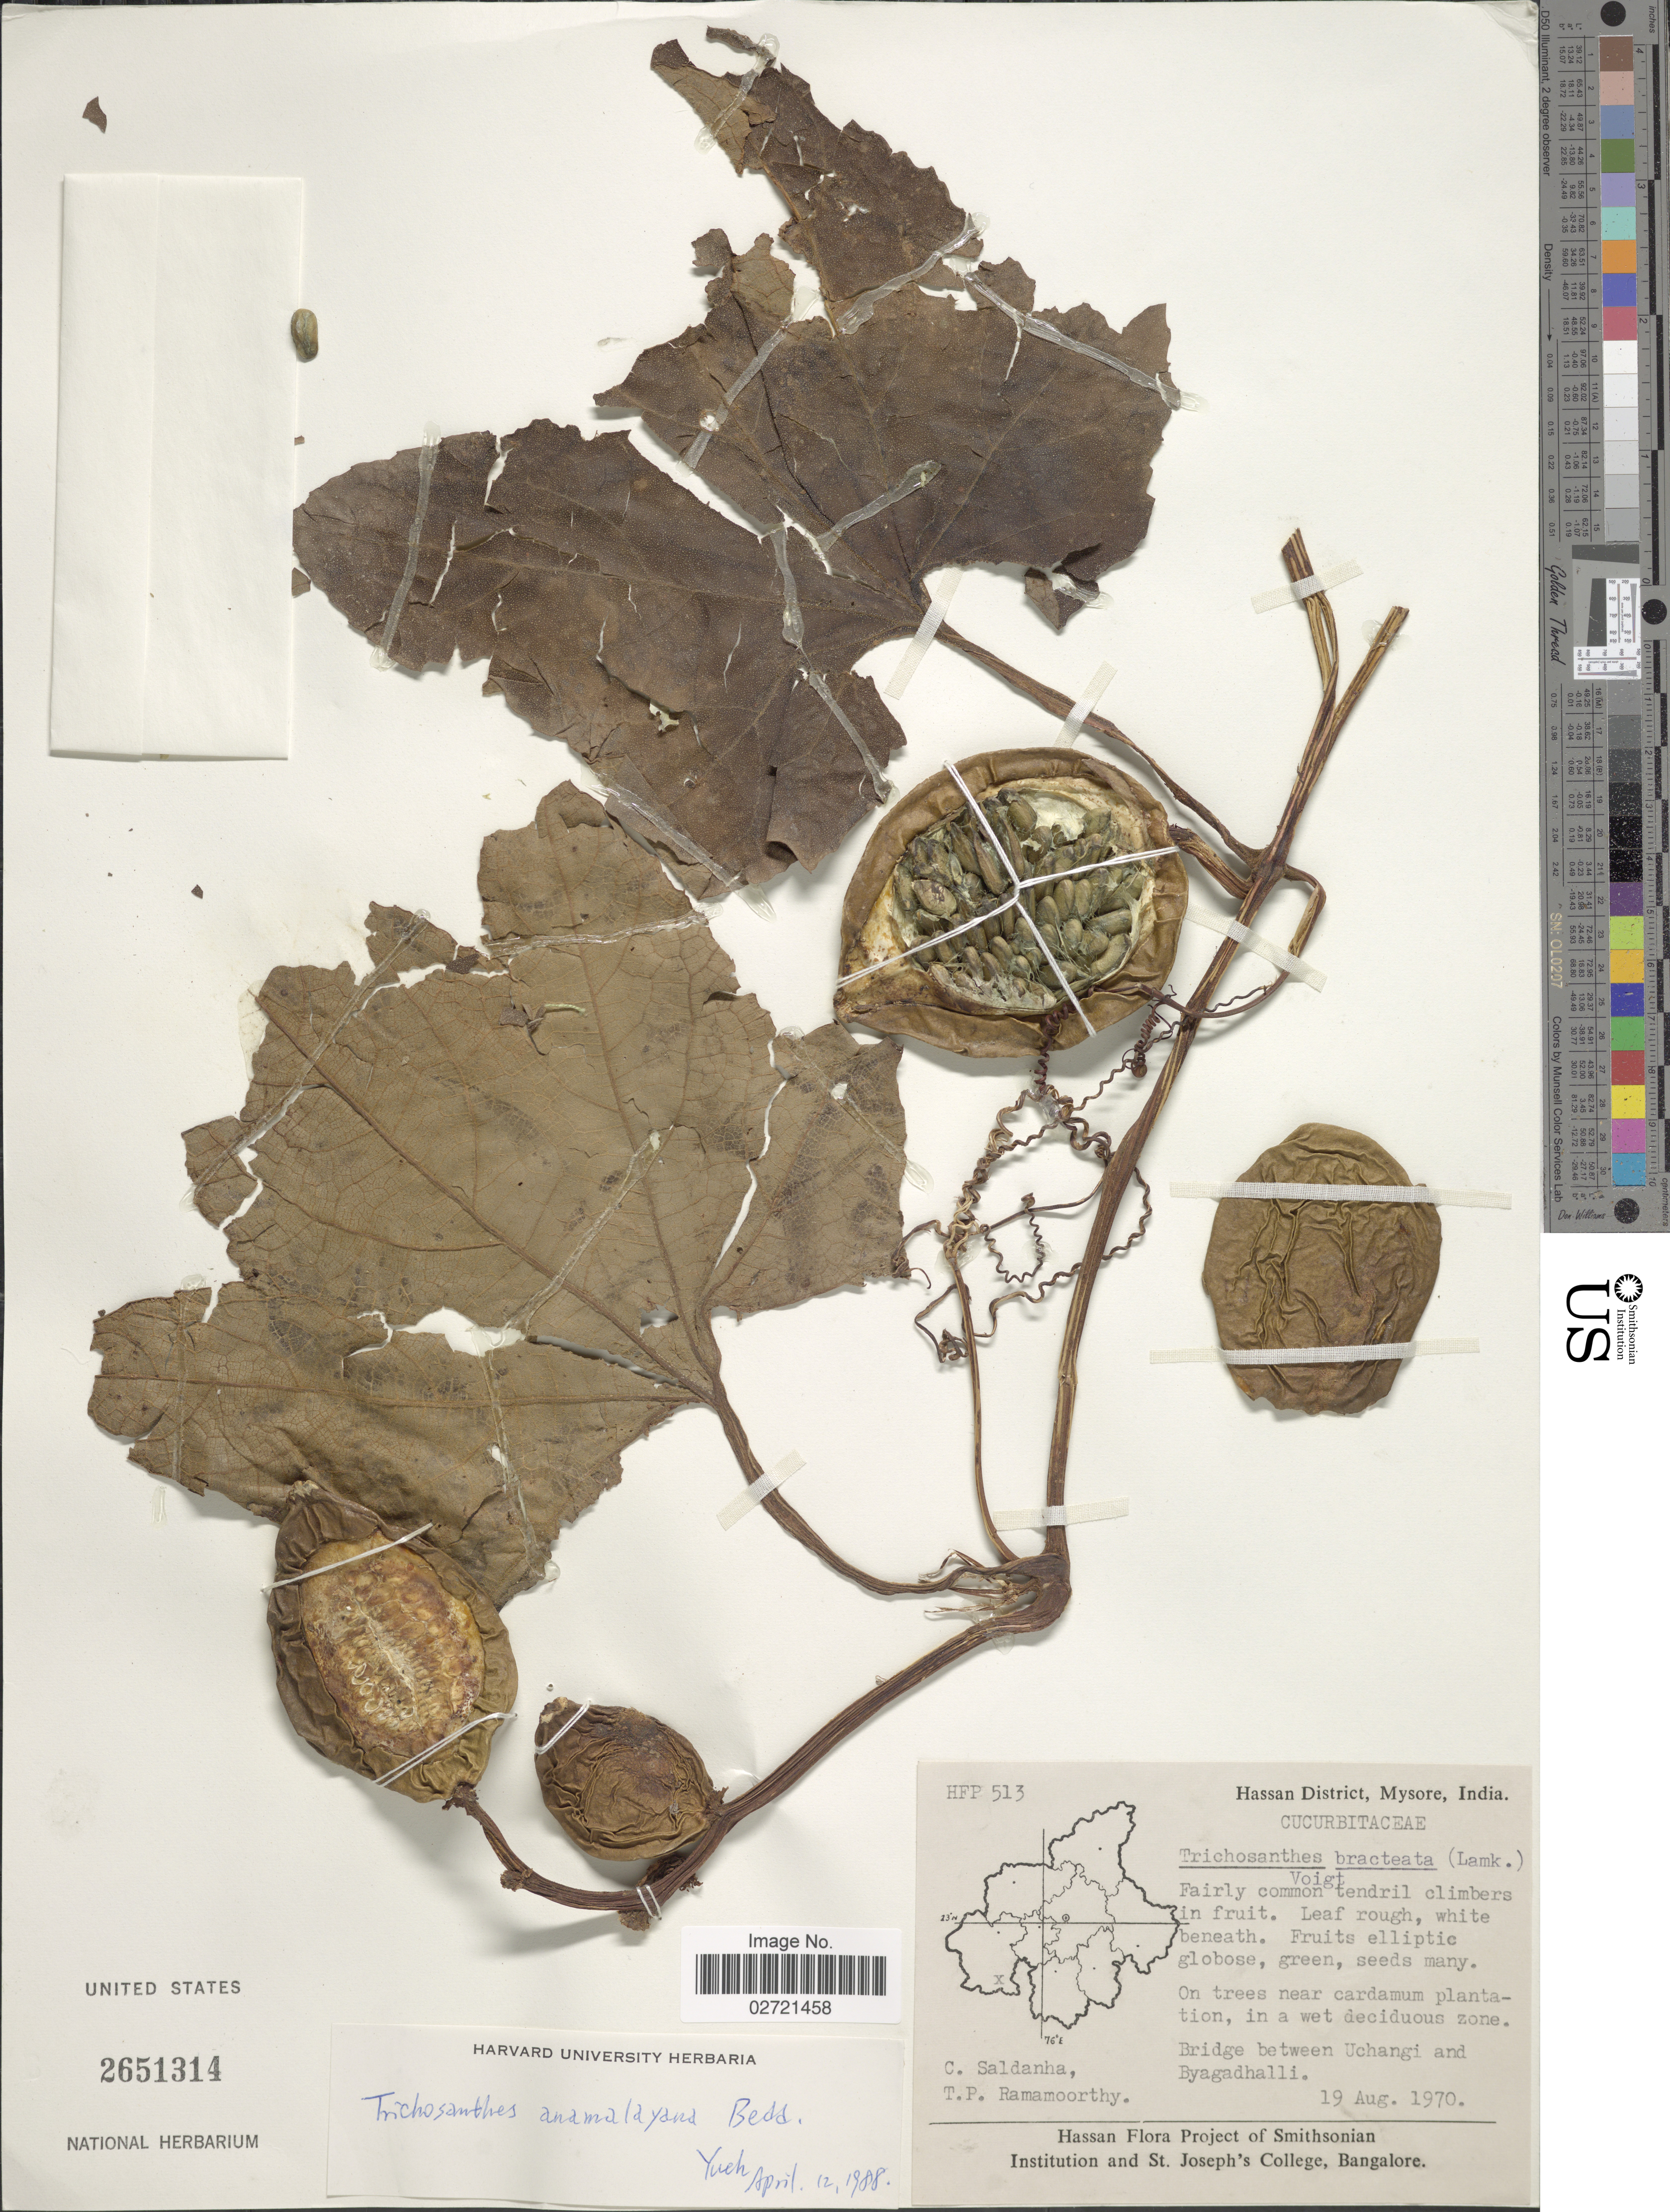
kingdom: Plantae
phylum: Tracheophyta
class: Magnoliopsida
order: Cucurbitales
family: Cucurbitaceae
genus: Trichosanthes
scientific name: Trichosanthes anamalayana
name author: Bedd.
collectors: C. Saldanha & T. P. Ramamoorthy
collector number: HFP 513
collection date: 1970-08-19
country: India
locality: Hassan District, Mysore, Bridge between Uchangi and Byagadhalli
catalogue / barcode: US 2651314